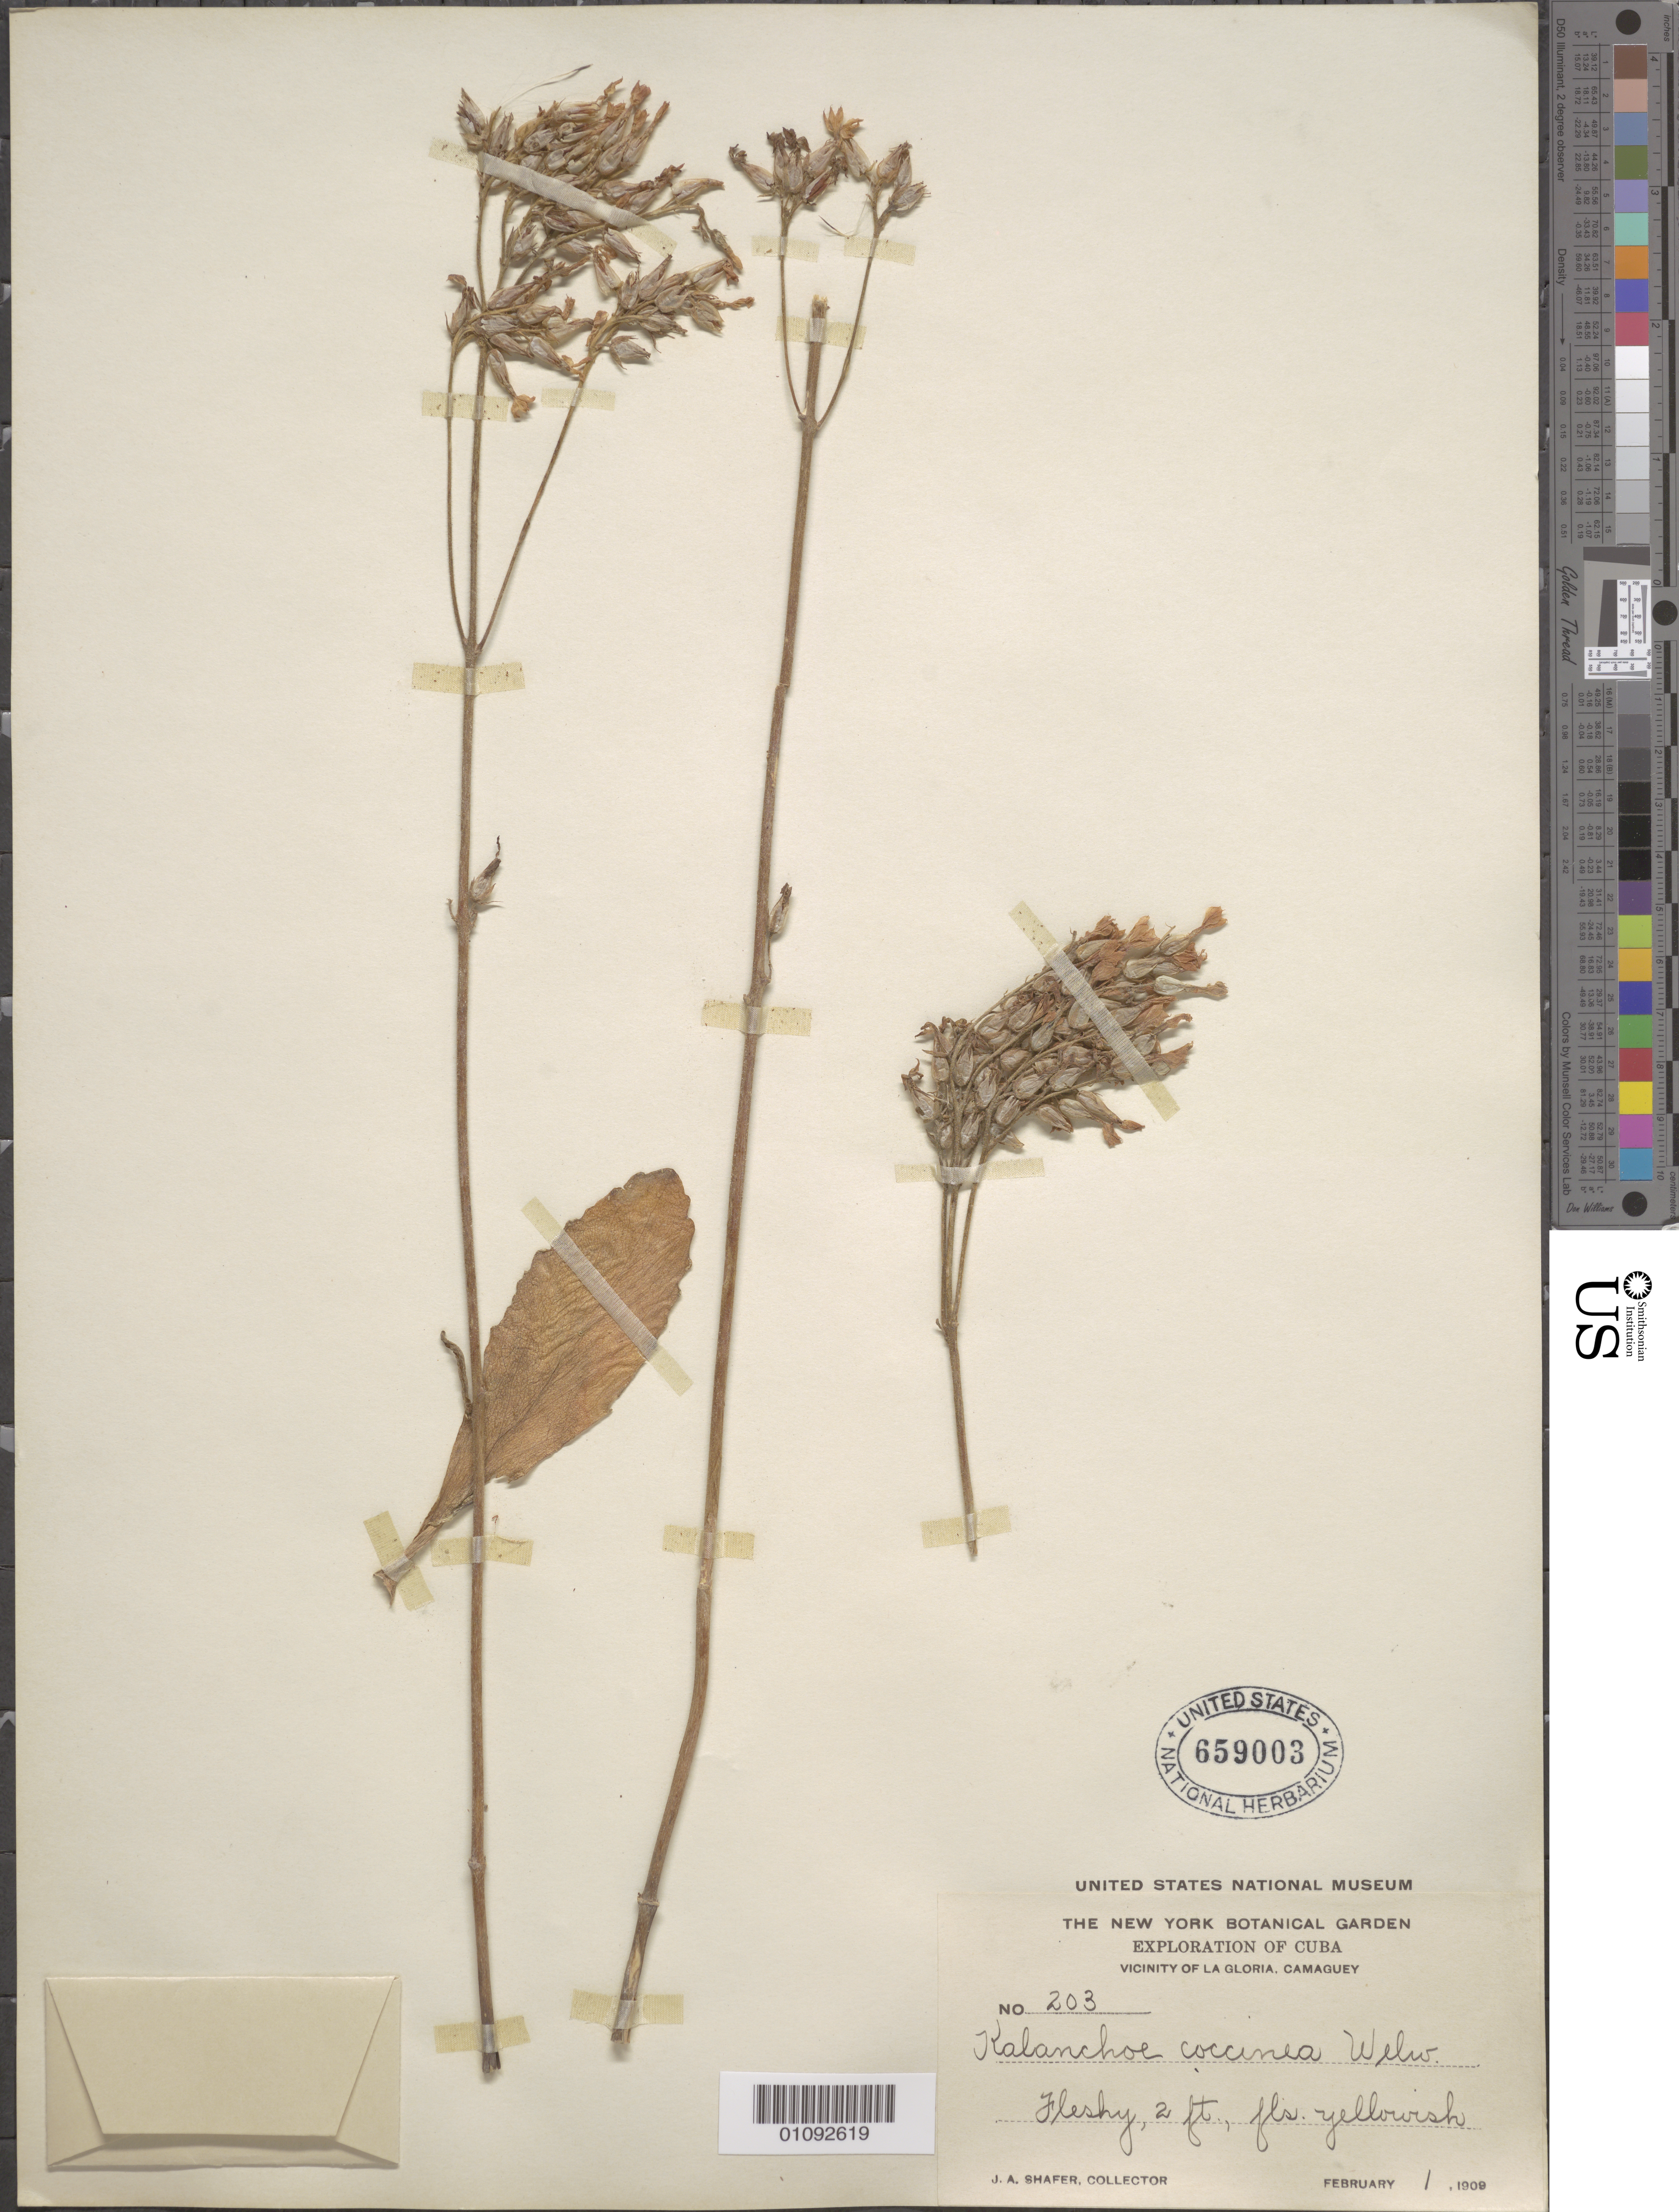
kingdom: Plantae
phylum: Tracheophyta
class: Magnoliopsida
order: Saxifragales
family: Crassulaceae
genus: Kalanchoe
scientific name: Kalanchoe coccinea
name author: Welw. ex Oliv.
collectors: J. A. Shafer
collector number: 203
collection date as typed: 01 Feb 1909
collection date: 1909-02-01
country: Cuba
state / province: Camagüey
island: Cuba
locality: Vicinity of La Gloria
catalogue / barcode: US 659003